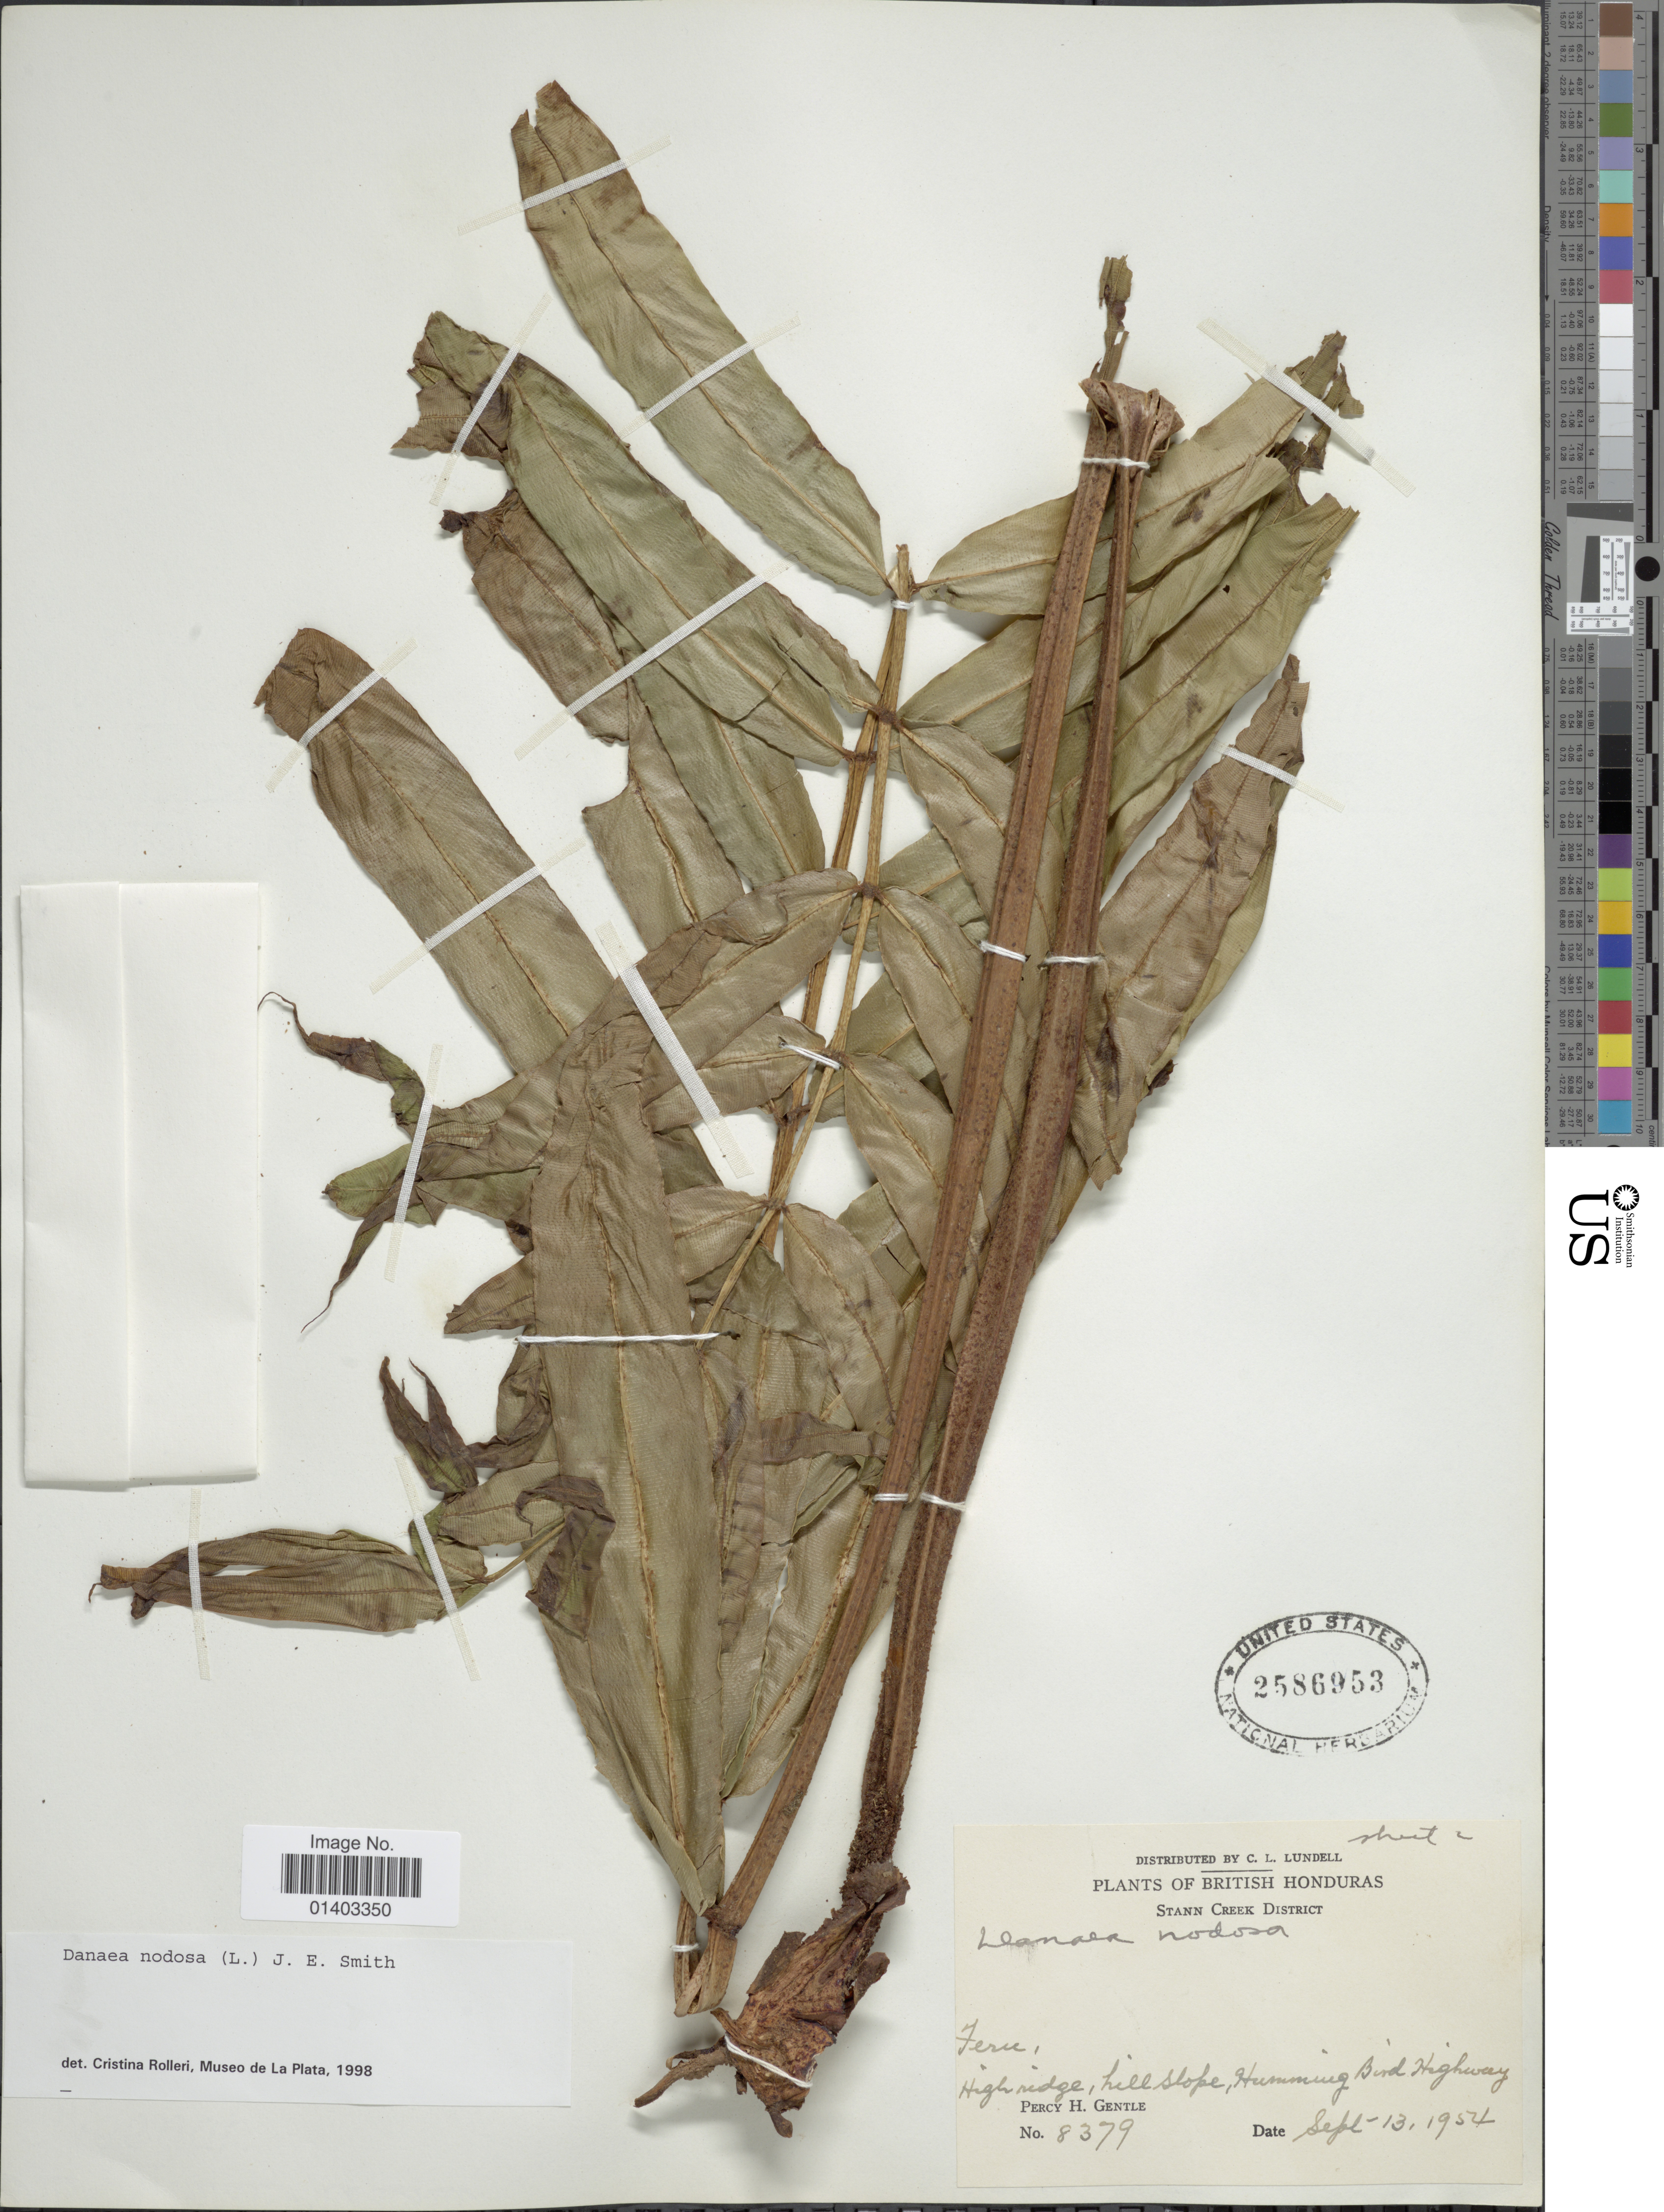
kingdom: Plantae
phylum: Tracheophyta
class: Polypodiopsida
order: Marattiales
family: Marattiaceae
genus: Danaea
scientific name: Danaea nodosa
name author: (L.) Sm.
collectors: P. H. Gentle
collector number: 8379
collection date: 1954-09-13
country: Belize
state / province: Stann Creek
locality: British Honduras. Humming Bird Highway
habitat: High ridge, hill slope,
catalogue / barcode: US 2586953